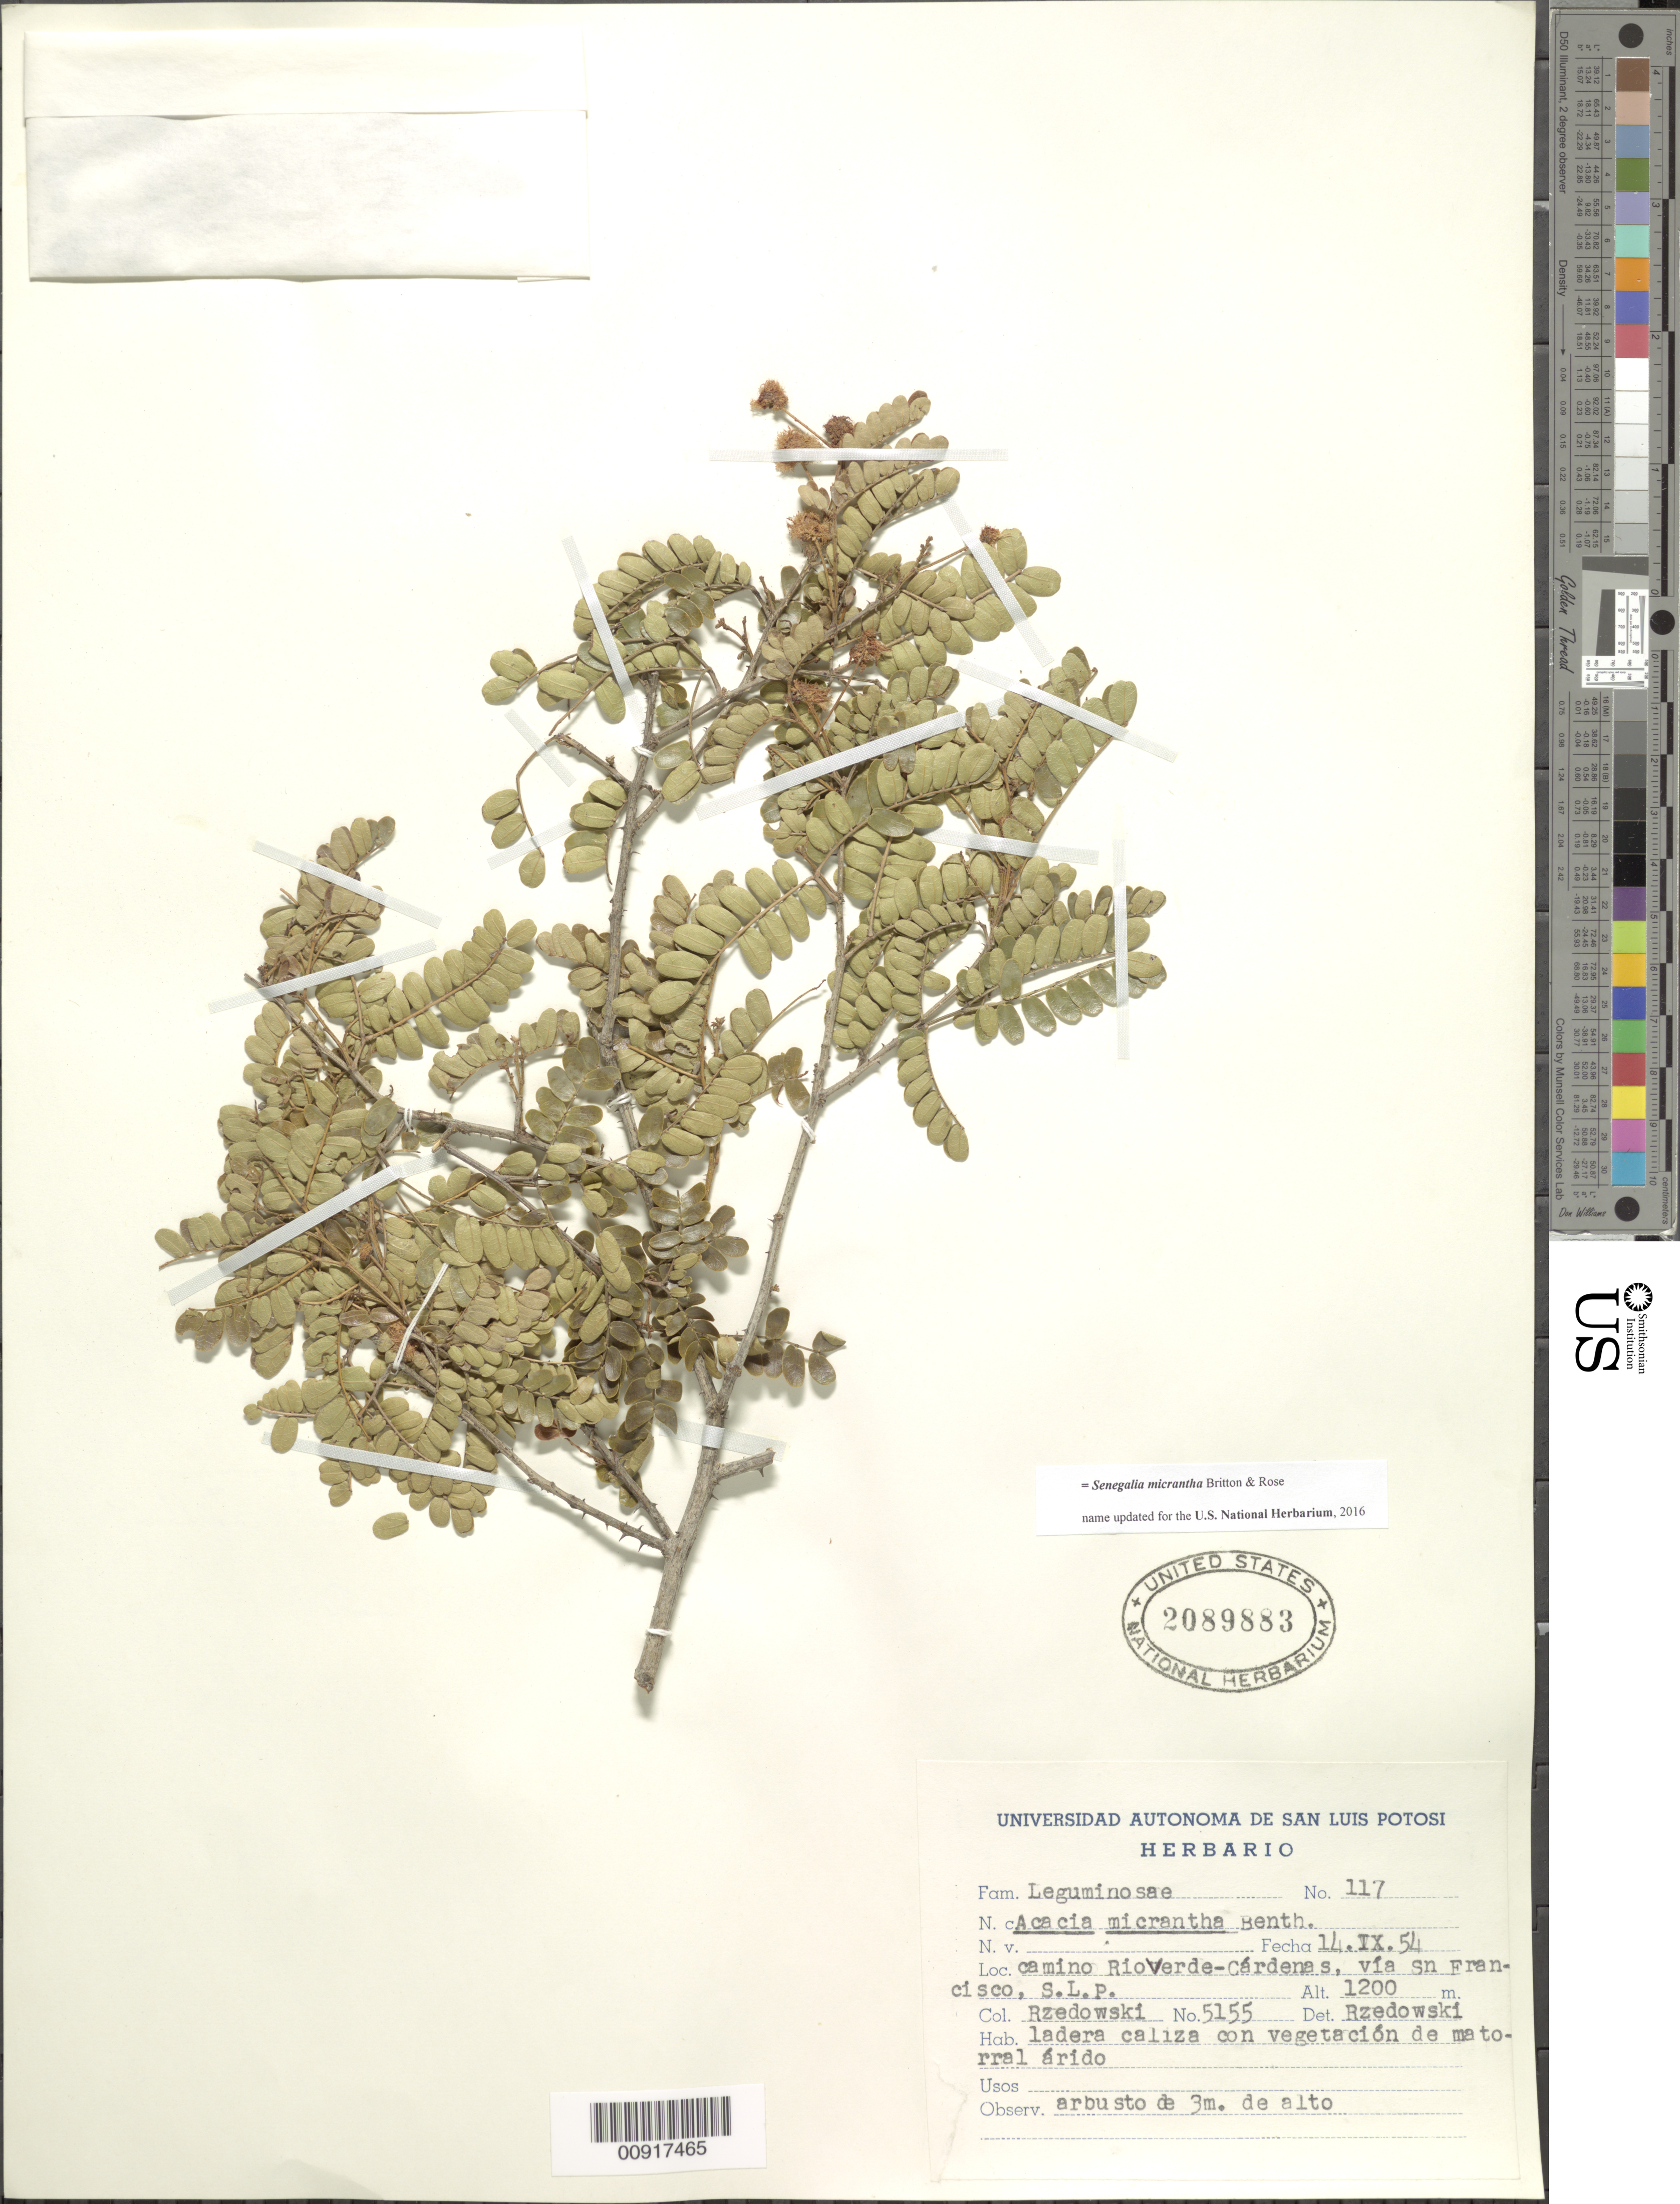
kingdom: Plantae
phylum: Tracheophyta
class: Magnoliopsida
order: Fabales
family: Fabaceae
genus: Senegalia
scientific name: Senegalia micrantha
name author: Britton & Rose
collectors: J. Rzedowski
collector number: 5155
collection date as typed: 14 Sep 1954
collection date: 1954-09-14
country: Mexico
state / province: San Luis Potosí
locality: Camino Río Verde - Cárdenas, vía Sn. Francisco, S.L.P.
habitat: Ladera caliza con vegetación de matorral árido.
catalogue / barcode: US 2089883